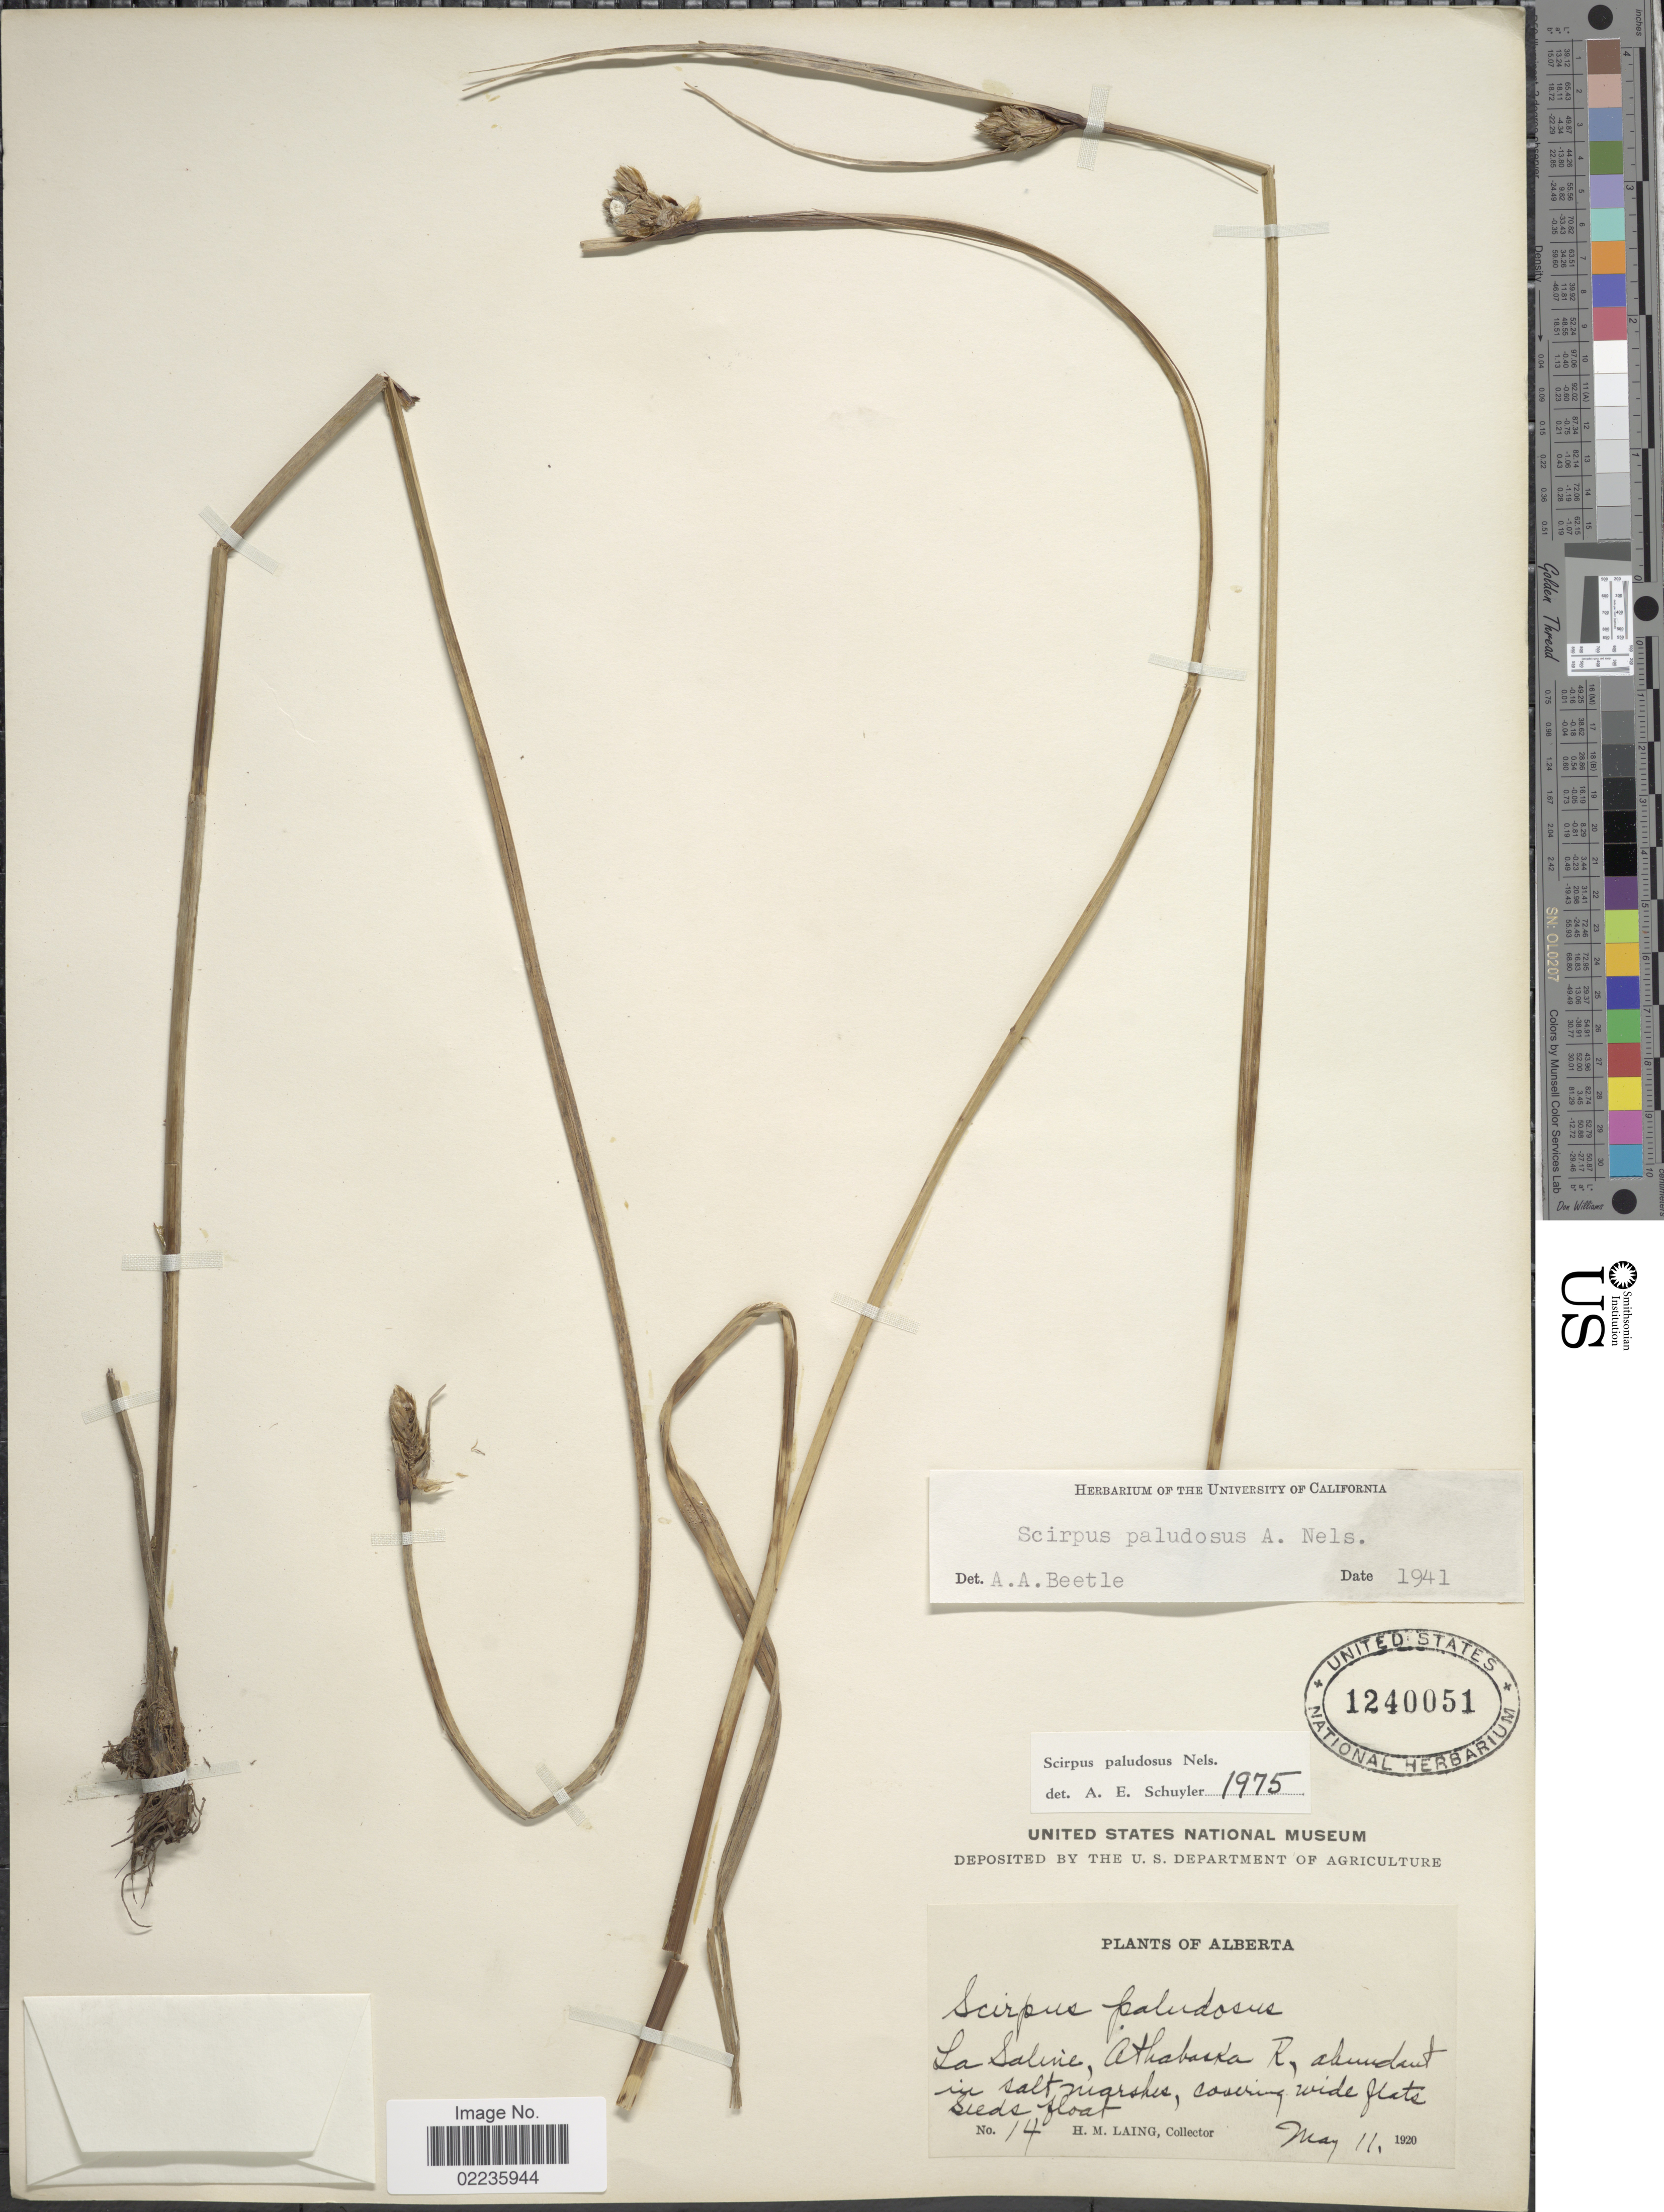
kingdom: Plantae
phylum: Tracheophyta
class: Liliopsida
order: Poales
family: Cyperaceae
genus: Bolboschoenus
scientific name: Bolboschoenus maritimus subsp. paludosus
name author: (A. Nelson) T. Koyama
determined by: Strong, M. T., (US), Smithsonian Institution - National Museum of Natural History (UNITED STATES)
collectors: H. Laing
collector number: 14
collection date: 1920-05-11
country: Canada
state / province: Alberta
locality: La Saline, Athabaska R, abundant in salt marshes, covering wide flats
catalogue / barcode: US 1240051